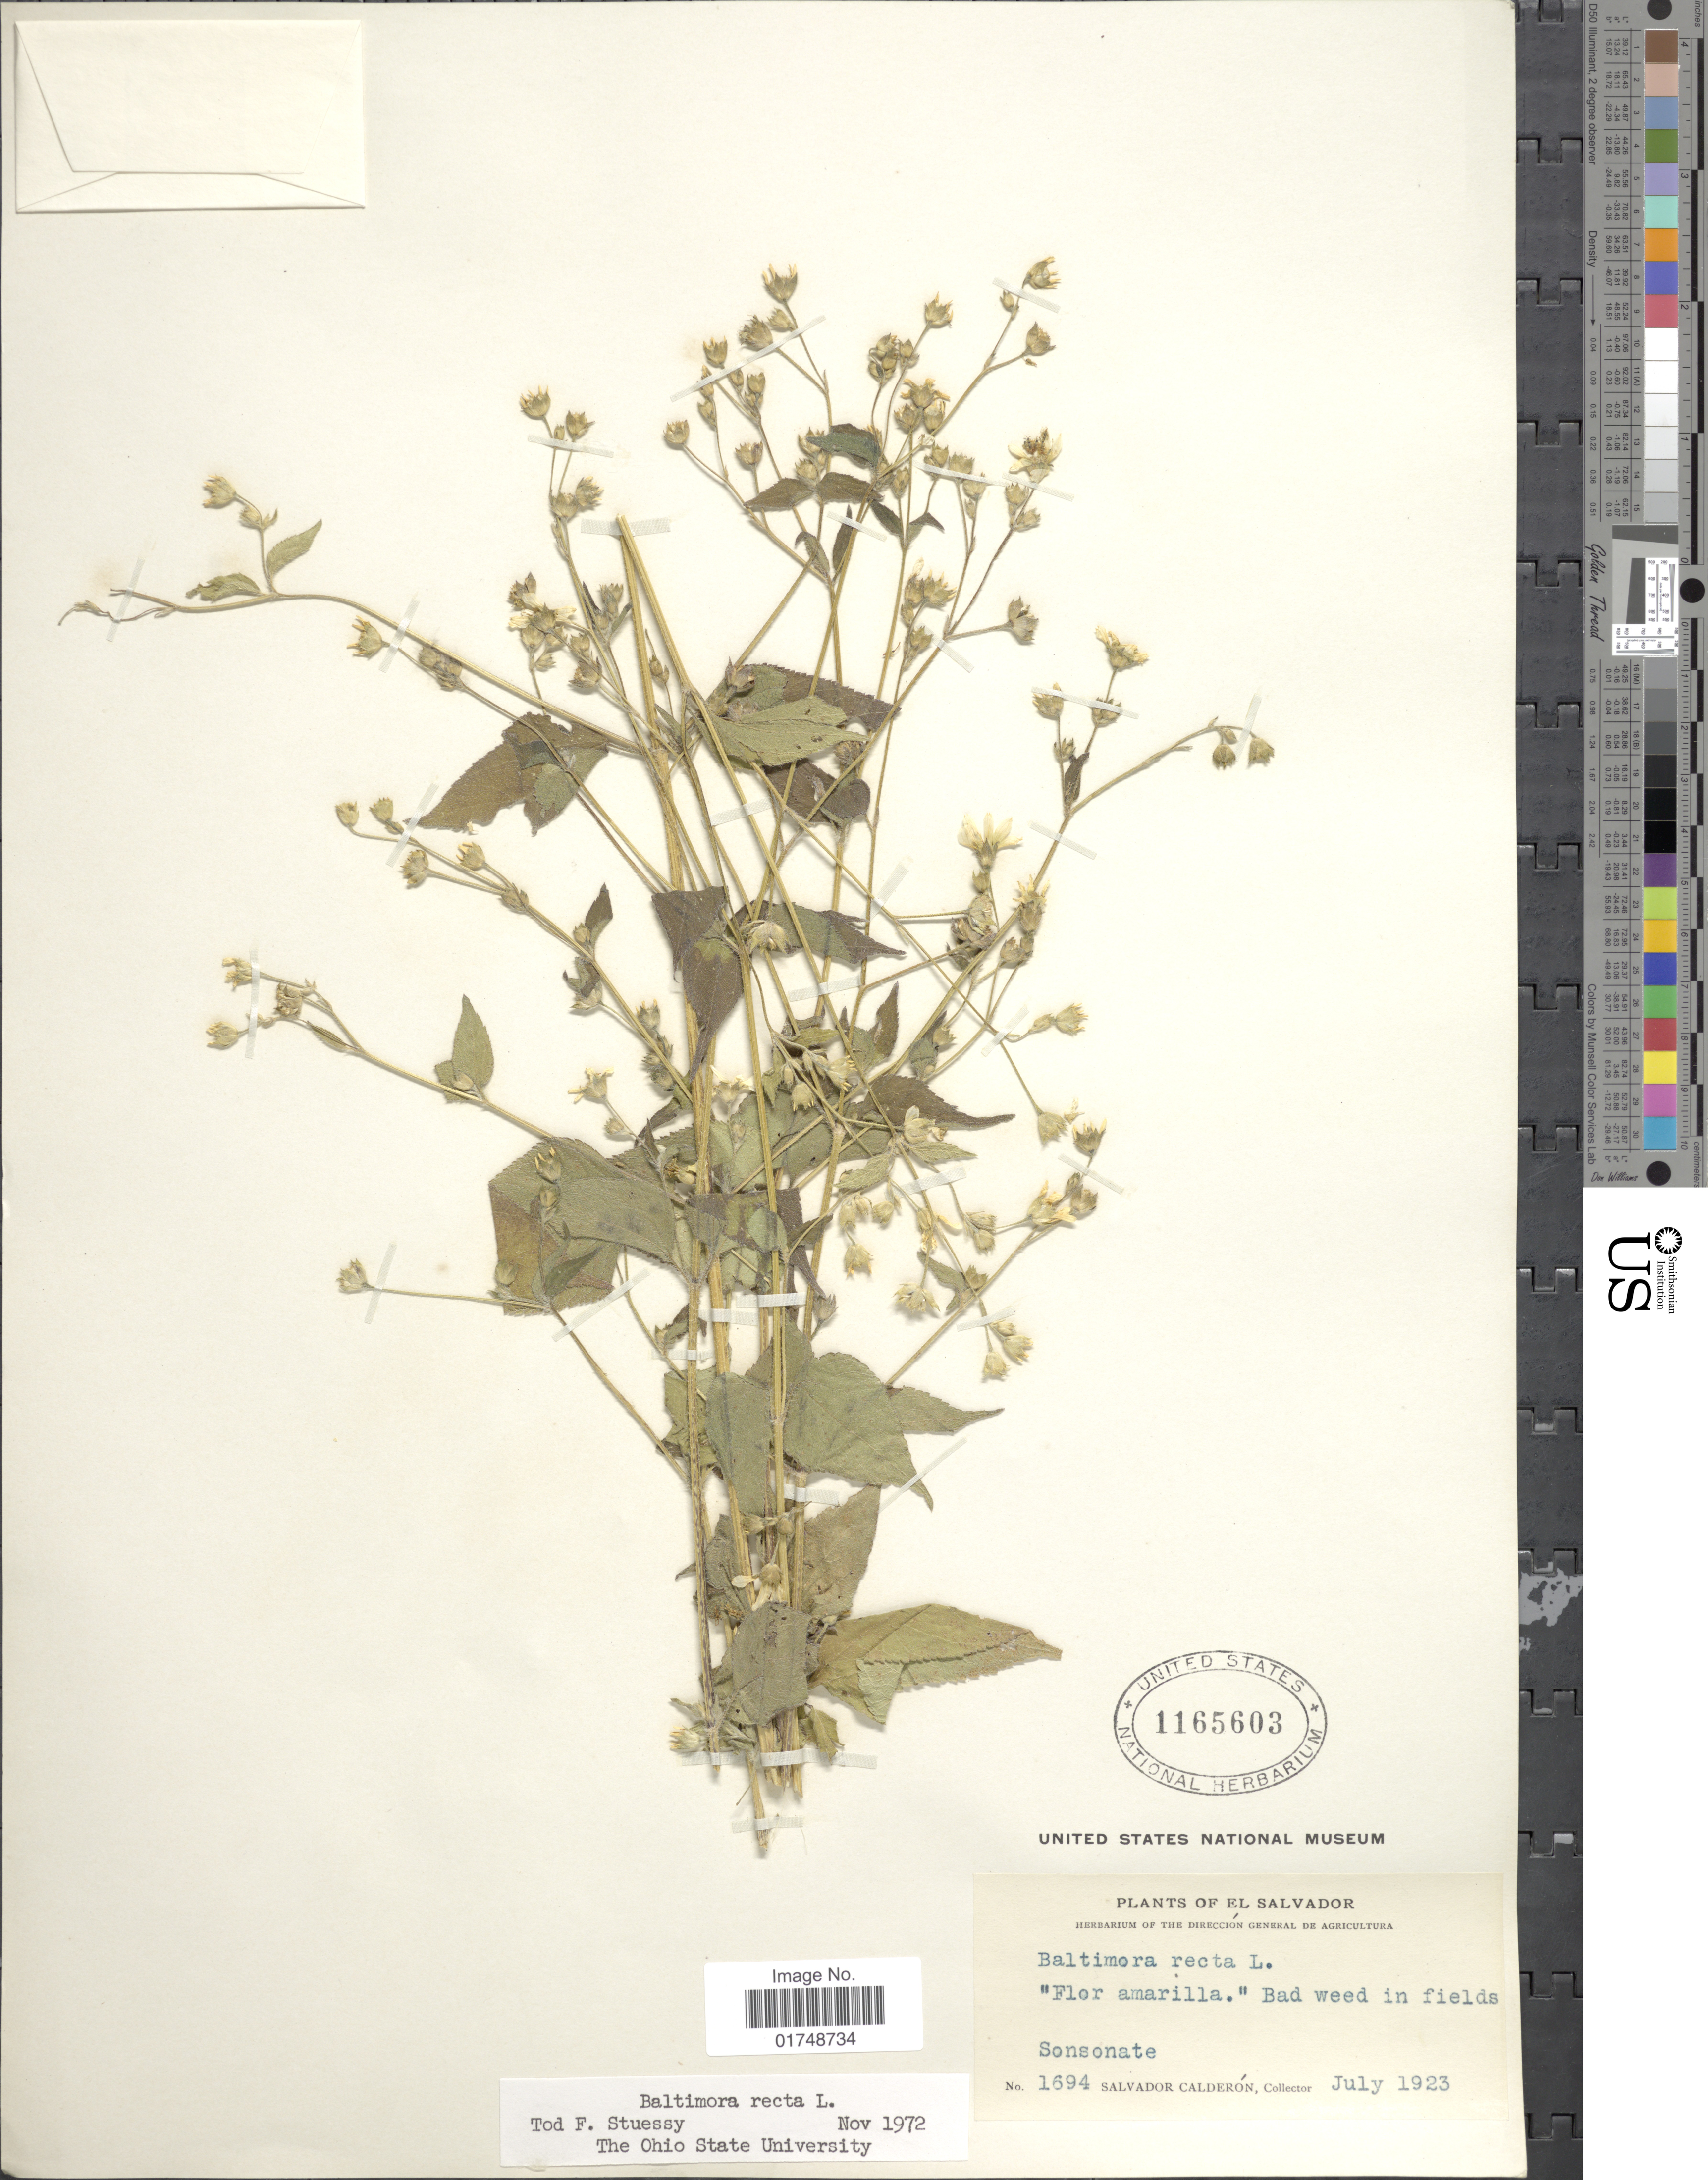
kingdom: Plantae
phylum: Tracheophyta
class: Magnoliopsida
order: Asterales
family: Asteraceae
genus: Baltimora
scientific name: Baltimora recta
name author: L.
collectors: S. Calderón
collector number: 1694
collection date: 1923-07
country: El Salvador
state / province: Sonsonate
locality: Bad weed in fields.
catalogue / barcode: US 1165603